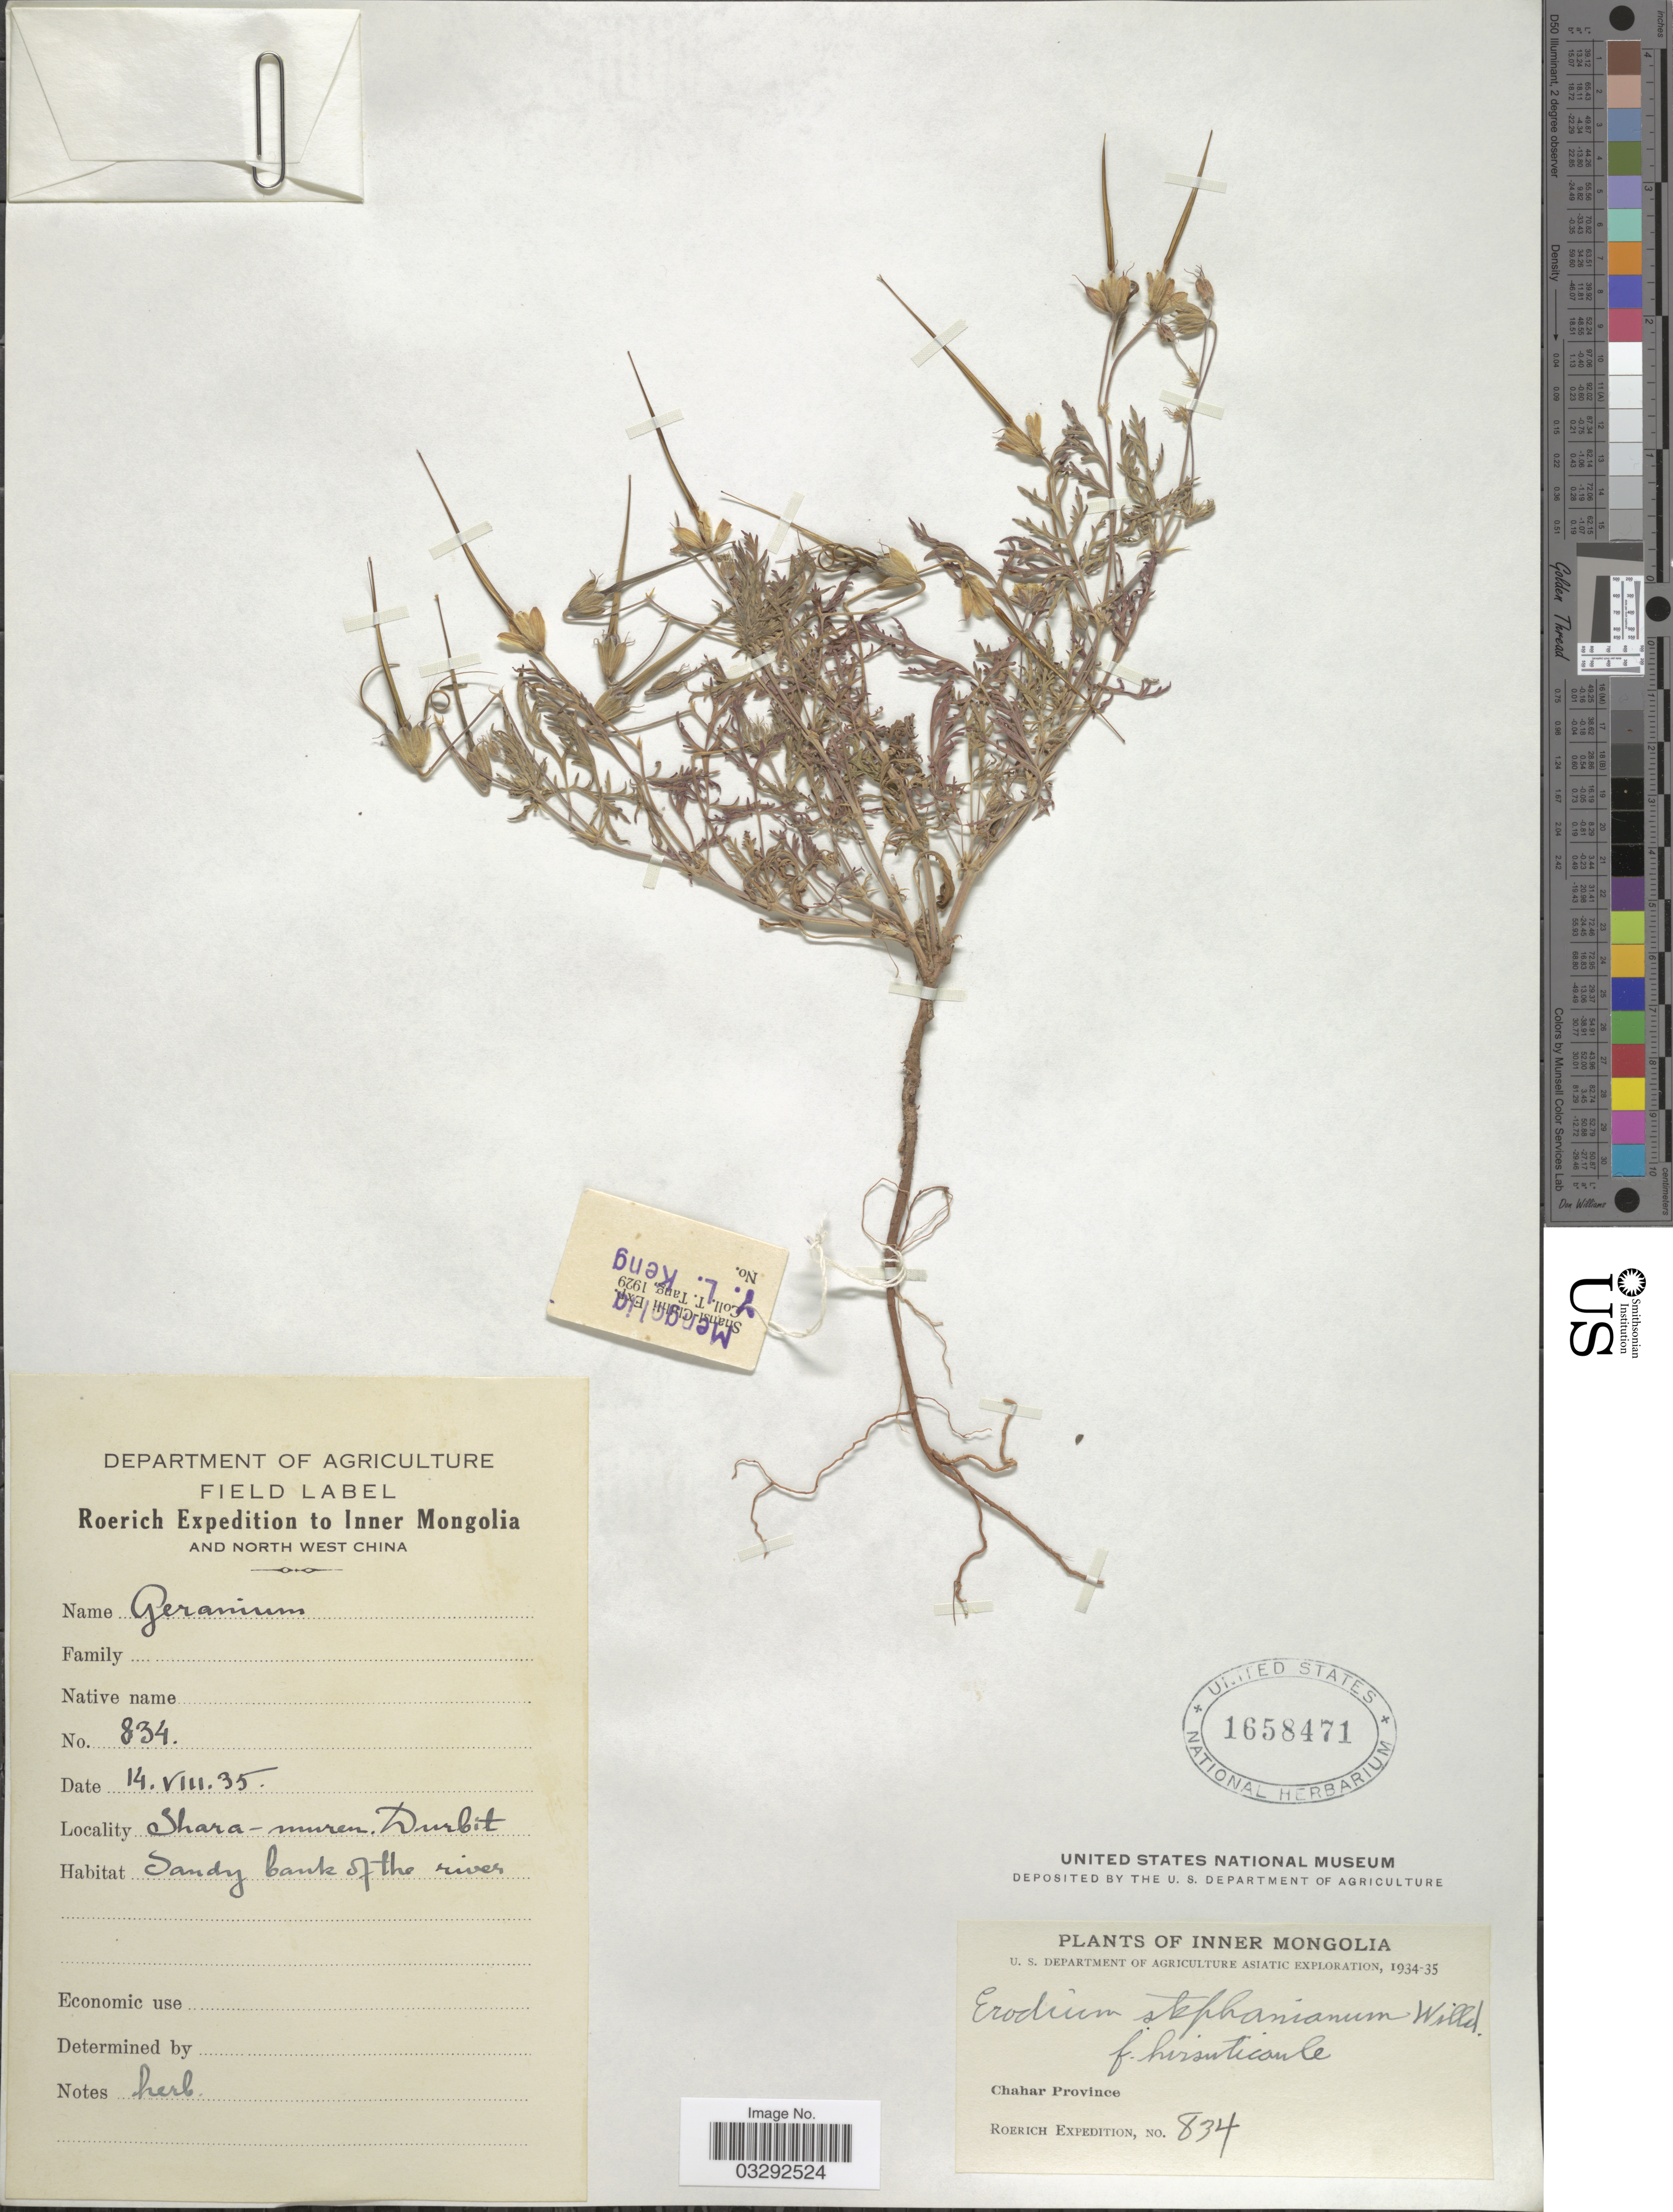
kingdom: Plantae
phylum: Tracheophyta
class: Magnoliopsida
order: Geraniales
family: Geraniaceae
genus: Erodium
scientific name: Erodium stephanianum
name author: Willd.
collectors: Roerich Expedition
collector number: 834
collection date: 1935-08-14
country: China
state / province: Nei Monggol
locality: Inner Mongolia and North West China. Shara-muren. Durbit. Chahar Province.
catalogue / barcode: US 1658471